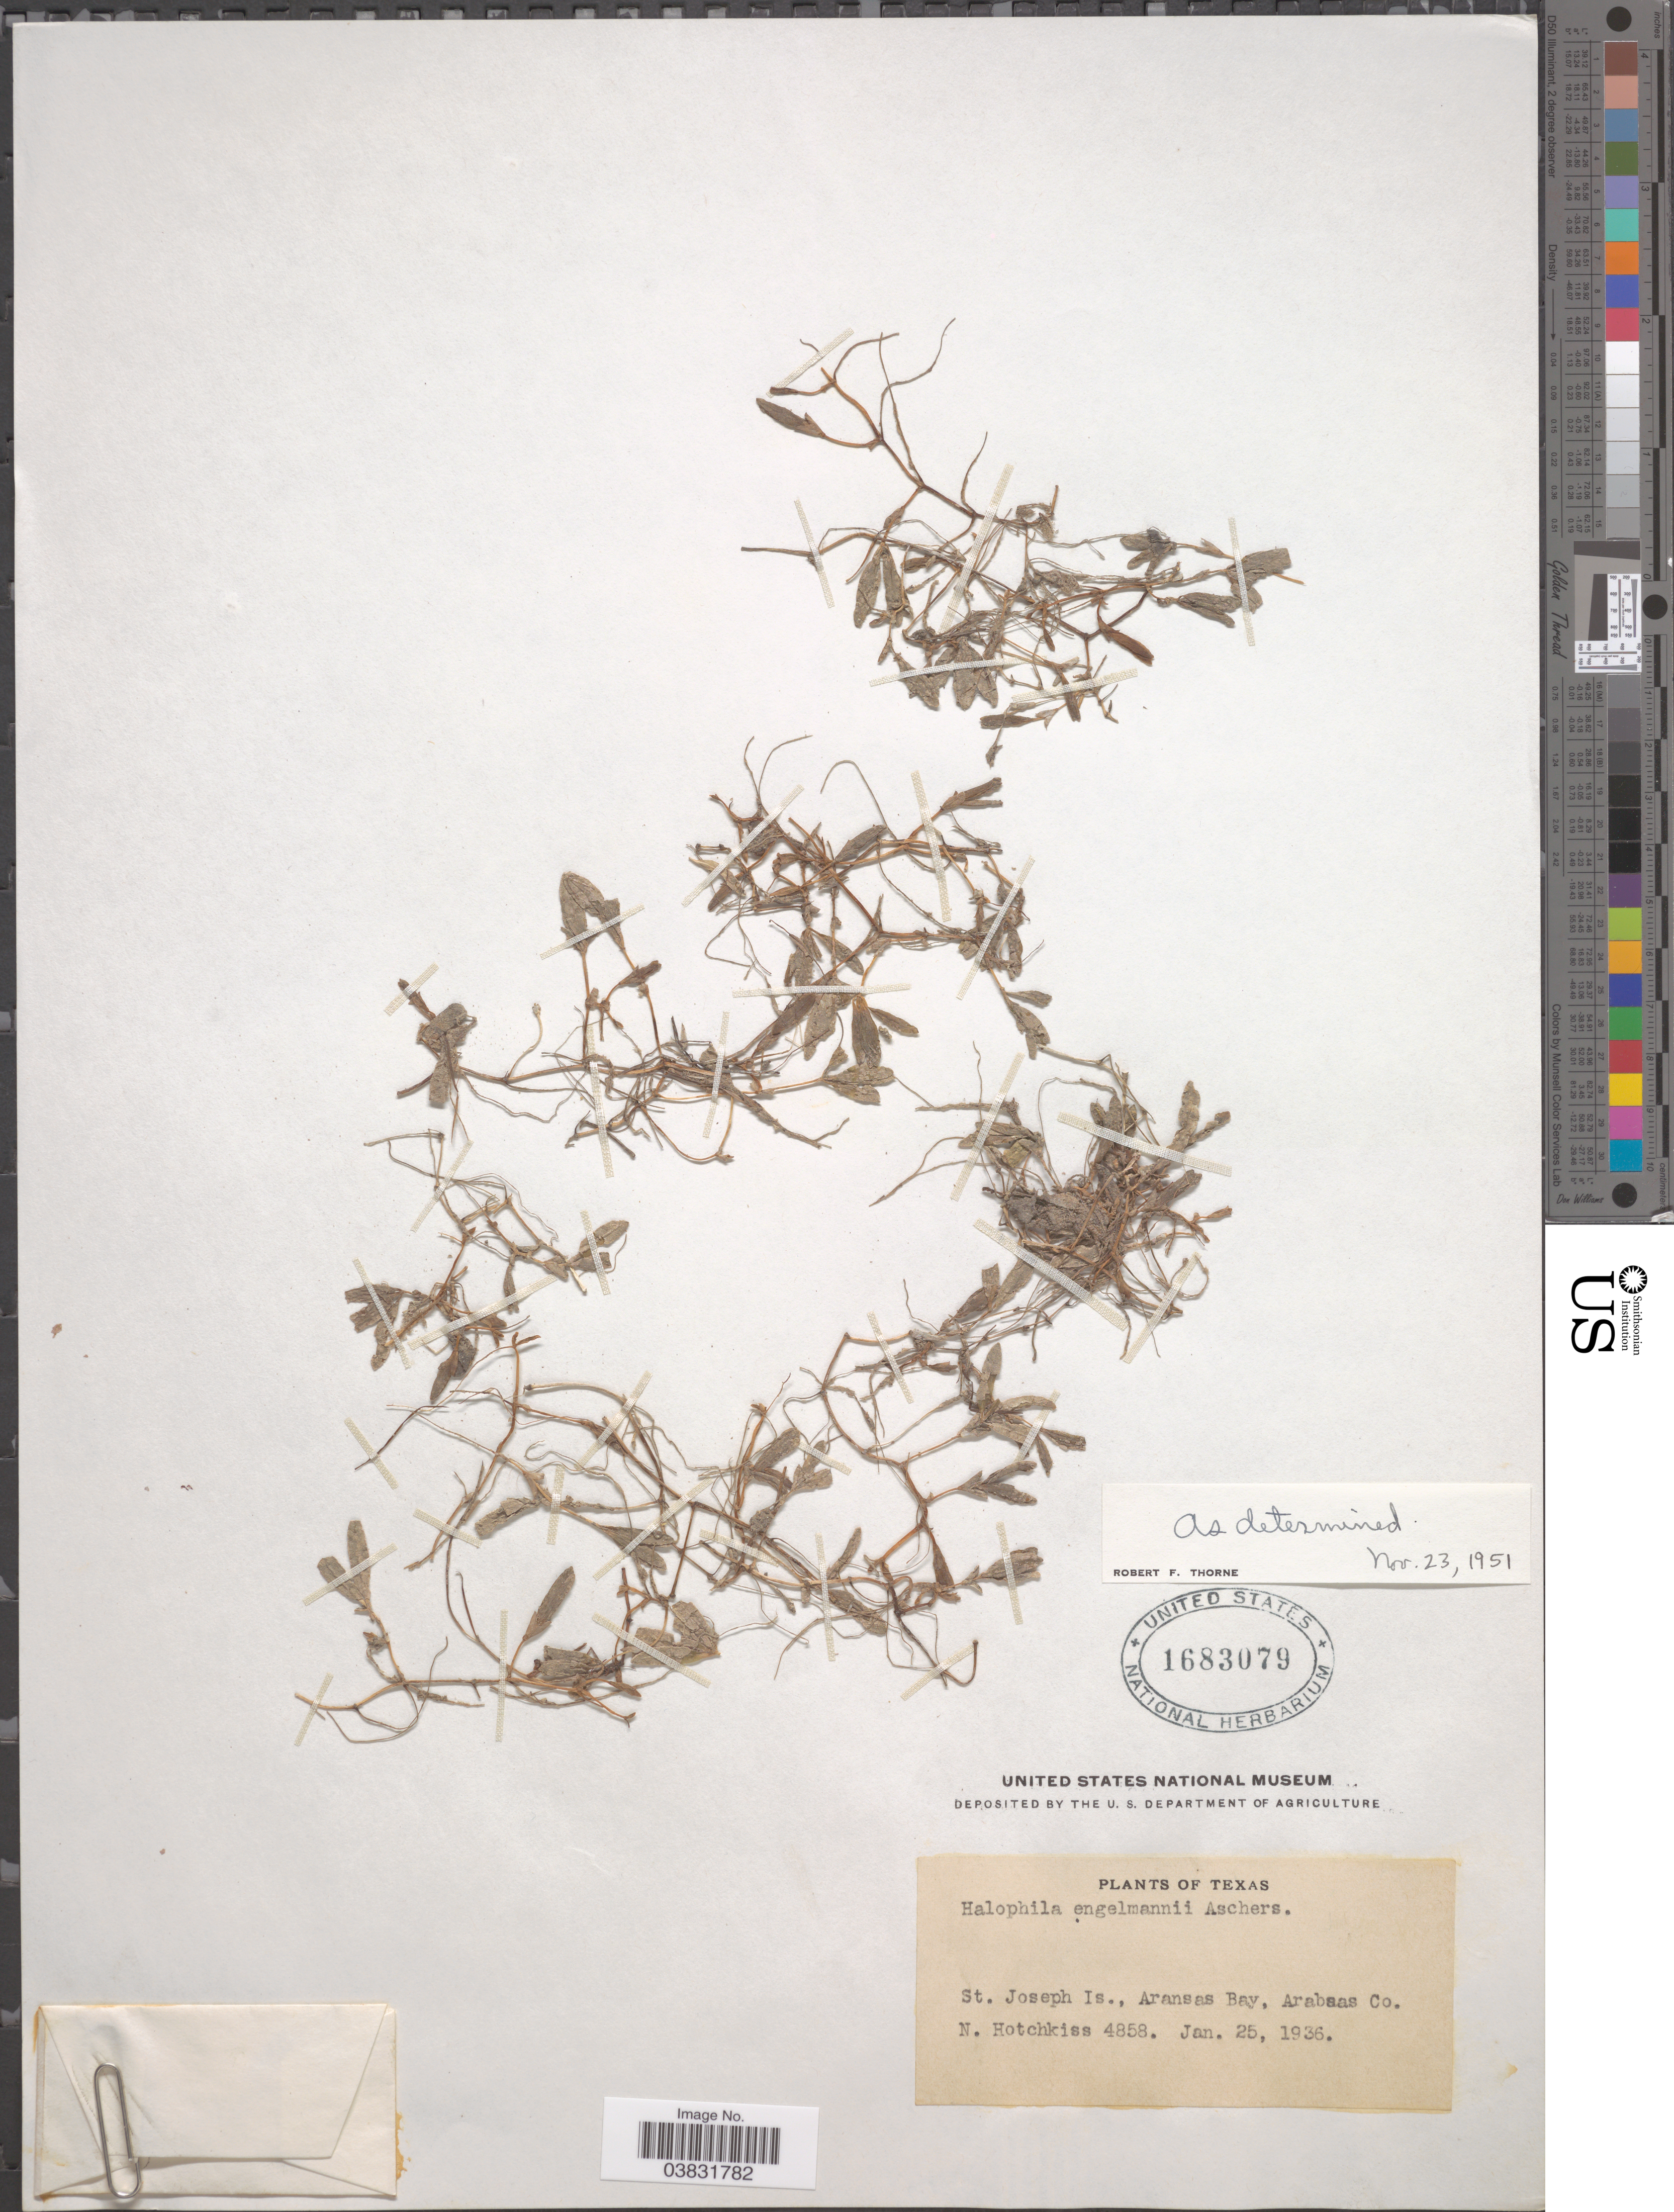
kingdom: Plantae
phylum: Tracheophyta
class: Liliopsida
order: Alismatales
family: Hydrocharitaceae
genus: Halophila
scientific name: Halophila engelmannii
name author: Asch.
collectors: N. Hotchkiss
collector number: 4858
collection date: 1936-01-25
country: United States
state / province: Texas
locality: St. Joseph Is., Aransas Bay, Arabas Co.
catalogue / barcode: US 1683079